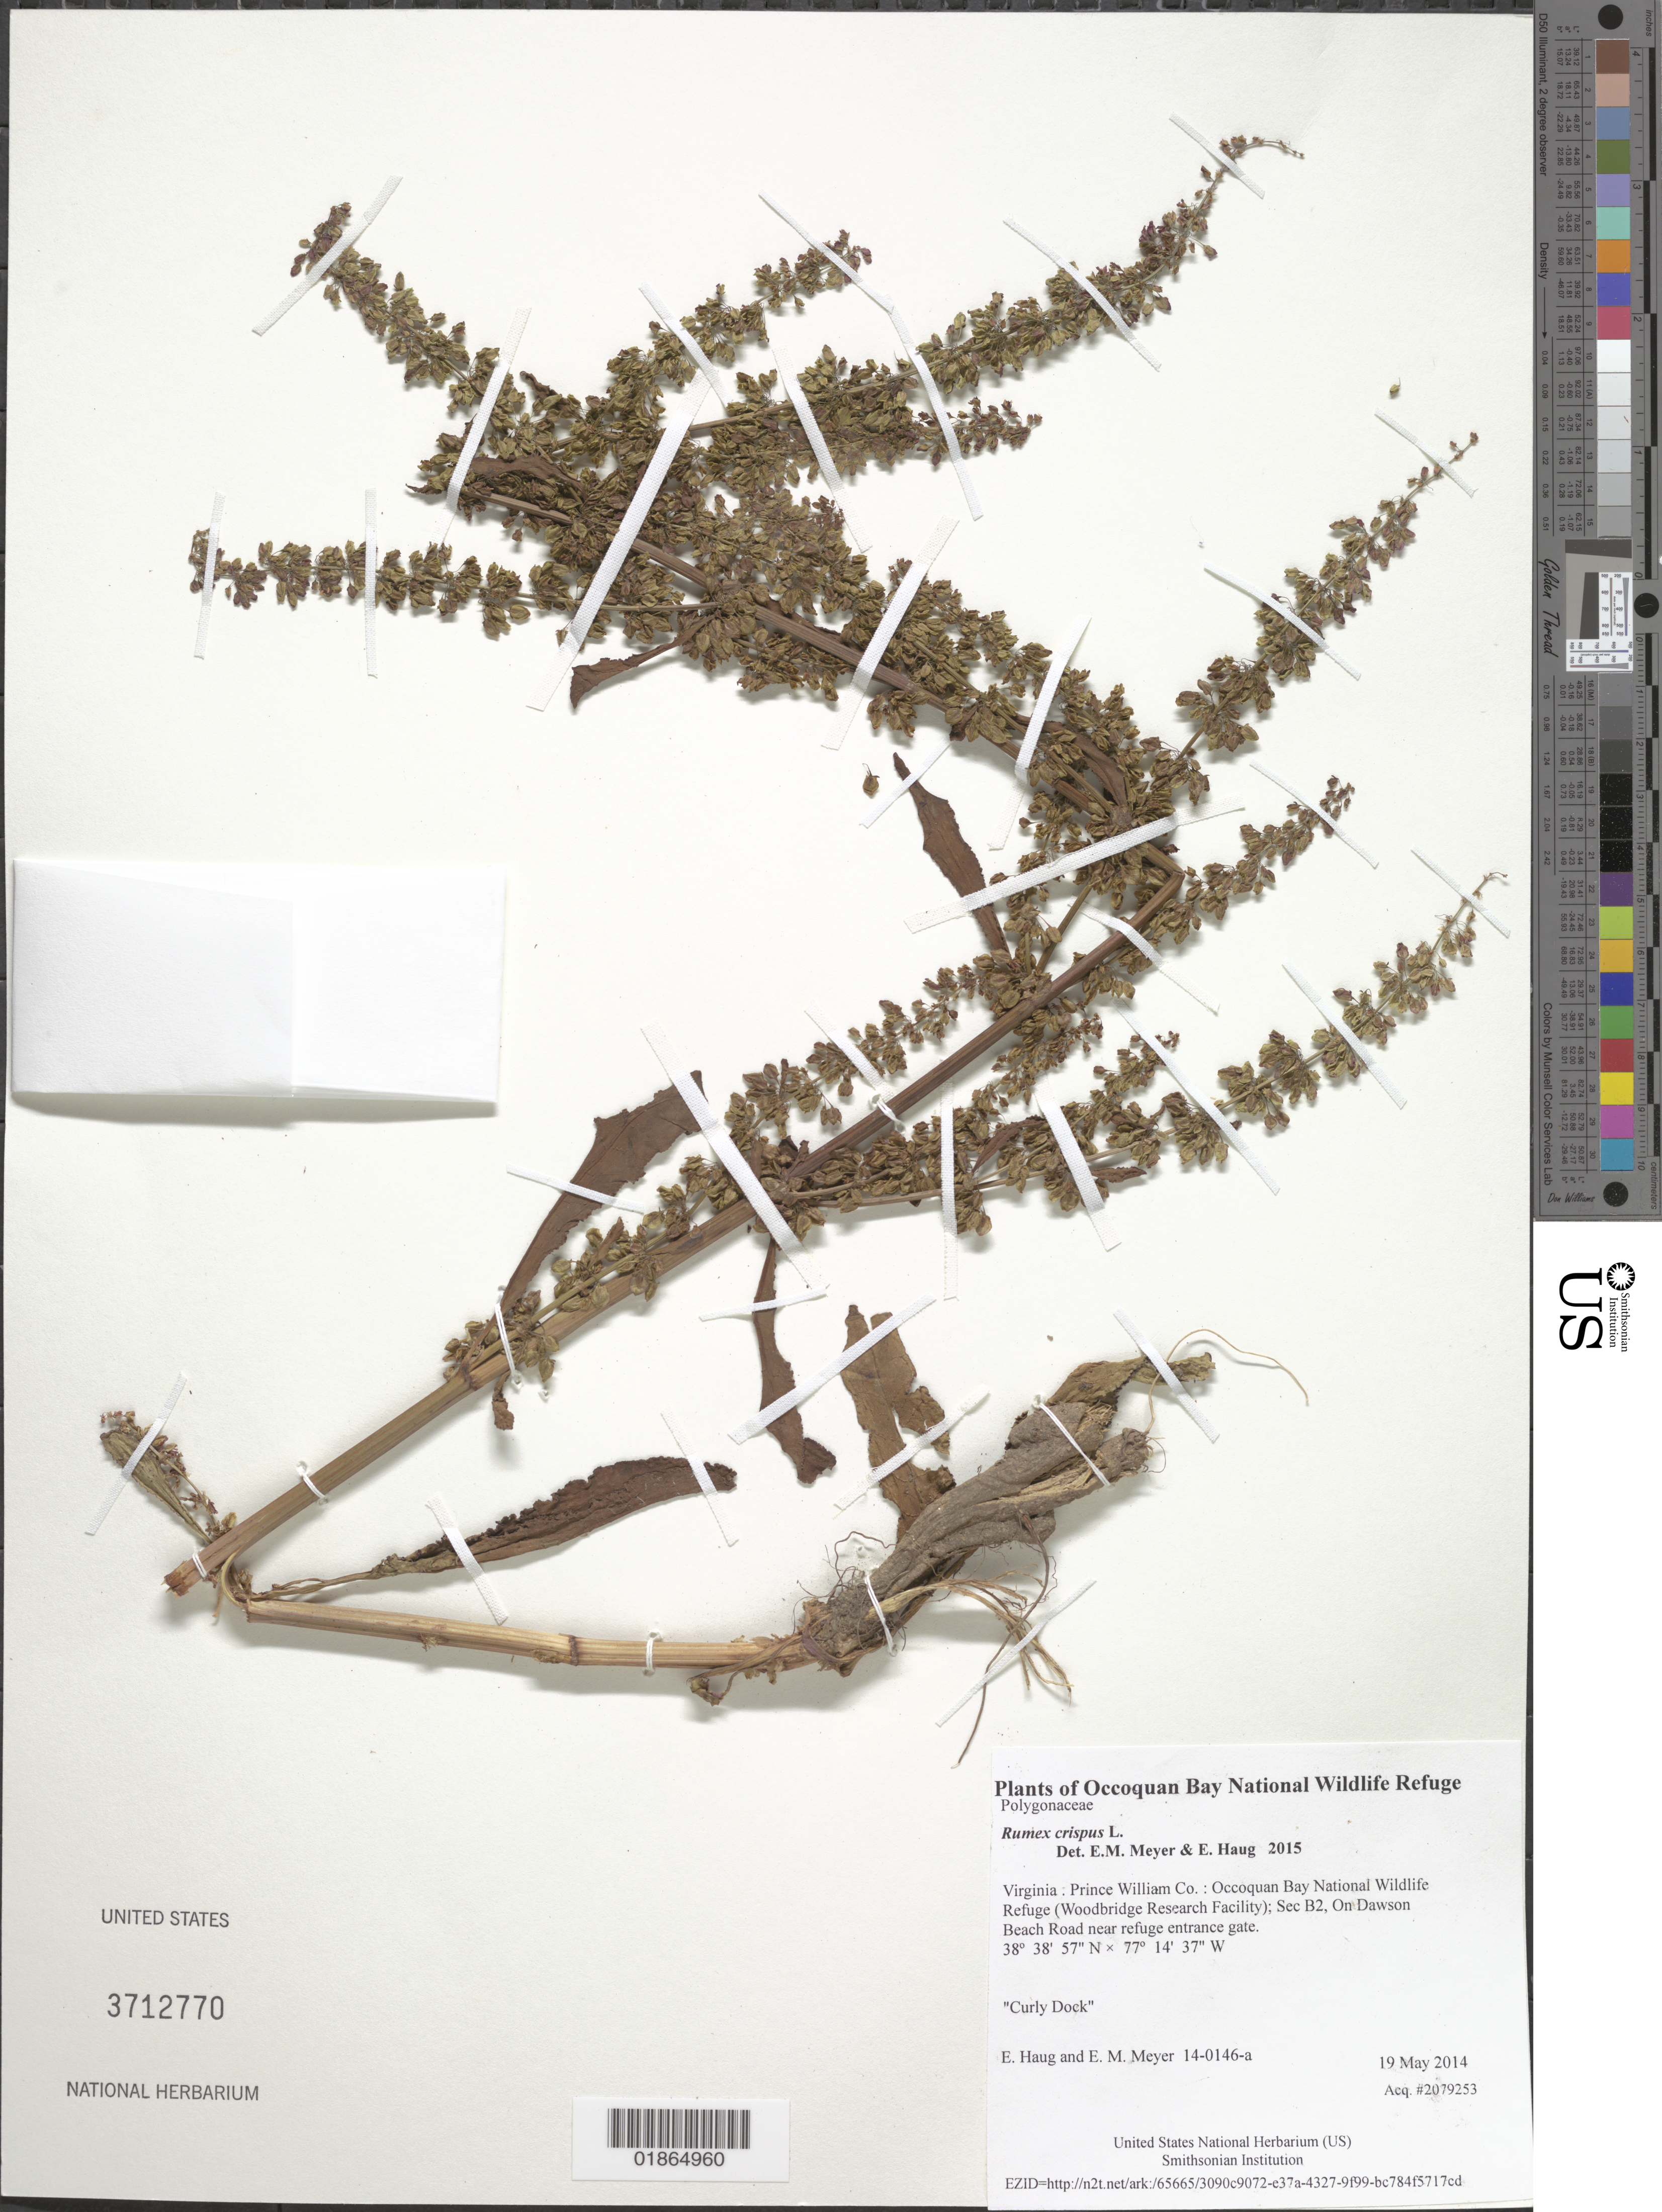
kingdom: Plantae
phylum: Tracheophyta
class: Magnoliopsida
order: Caryophyllales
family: Polygonaceae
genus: Rumex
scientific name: Rumex crispus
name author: L.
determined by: Meyer, E. M.; Haug, E.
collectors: E. Haug & E. M. Meyer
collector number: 14-0146-a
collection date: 2014-05-19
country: United States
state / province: Virginia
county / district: Prince William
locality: Occoquan Bay National Wildlife Refuge (Woodbridge Research Facility); Sec B2, On Dawson Beach Road near refuge entrance gate.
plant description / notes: Curly Dock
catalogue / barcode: US 3712770